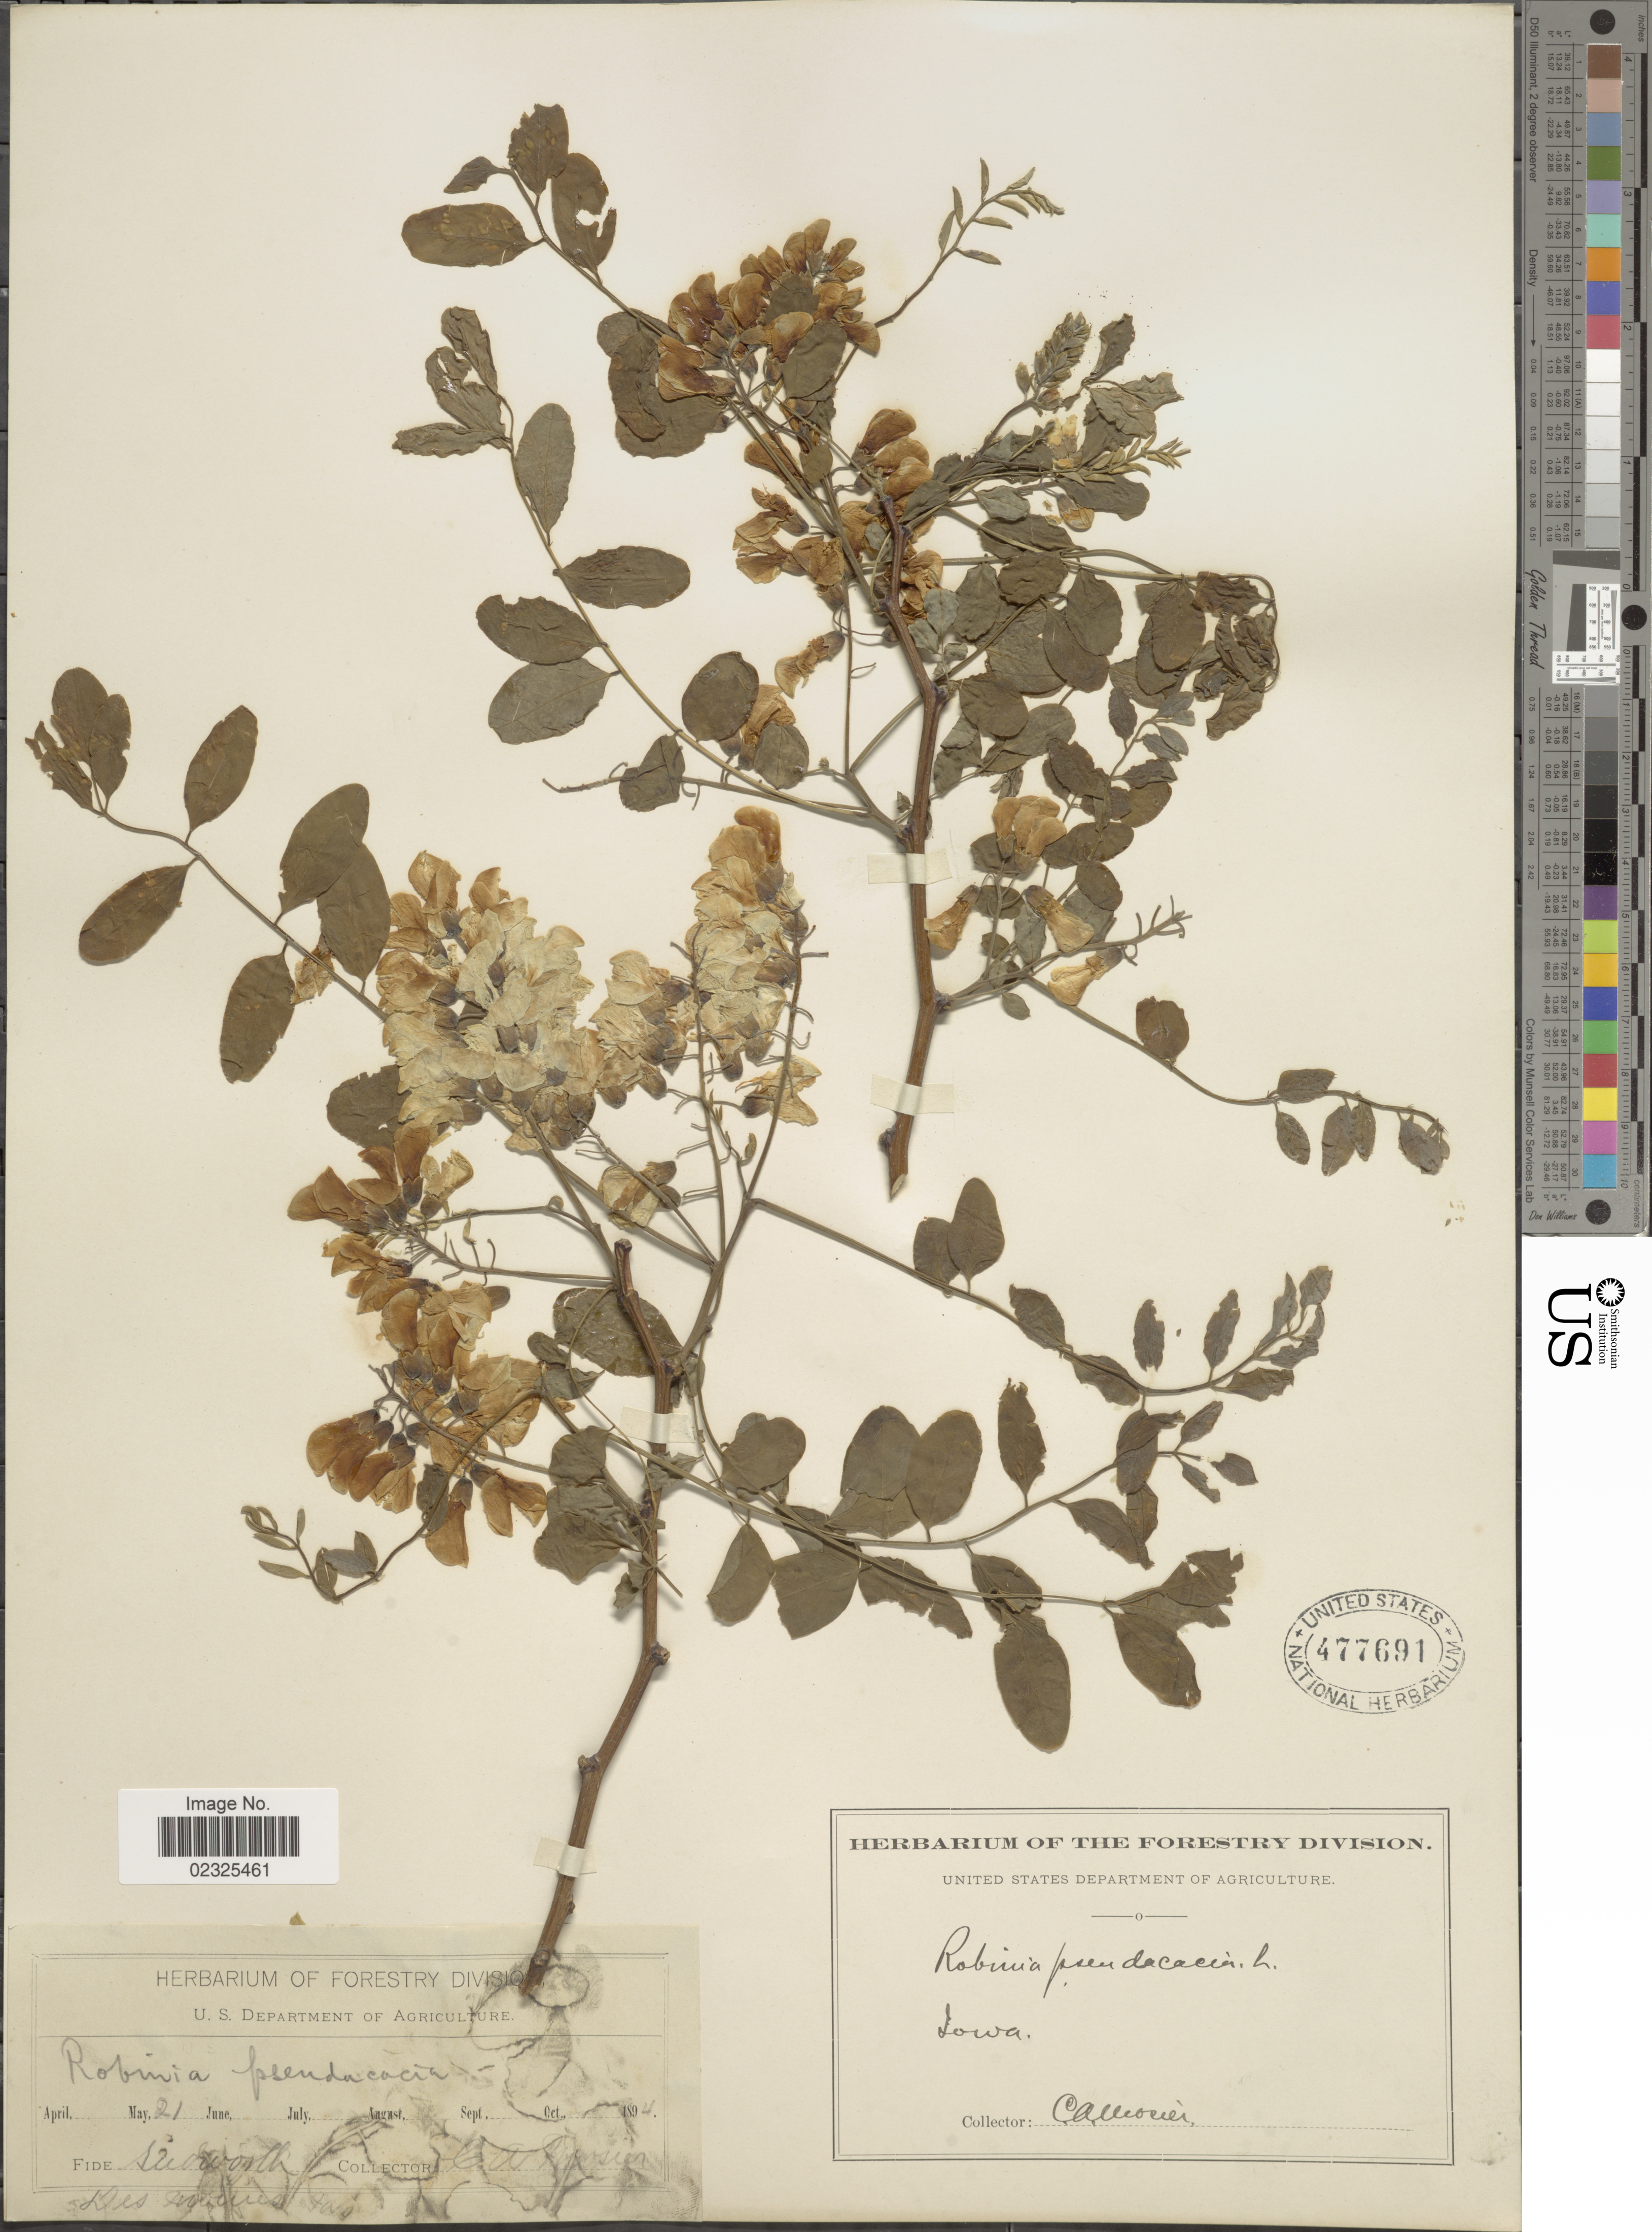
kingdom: Plantae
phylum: Tracheophyta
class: Magnoliopsida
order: Fabales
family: Fabaceae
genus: Robinia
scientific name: Robinia pseudoacacia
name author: L.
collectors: C. A. Mosier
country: United States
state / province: Iowa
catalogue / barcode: US 477691